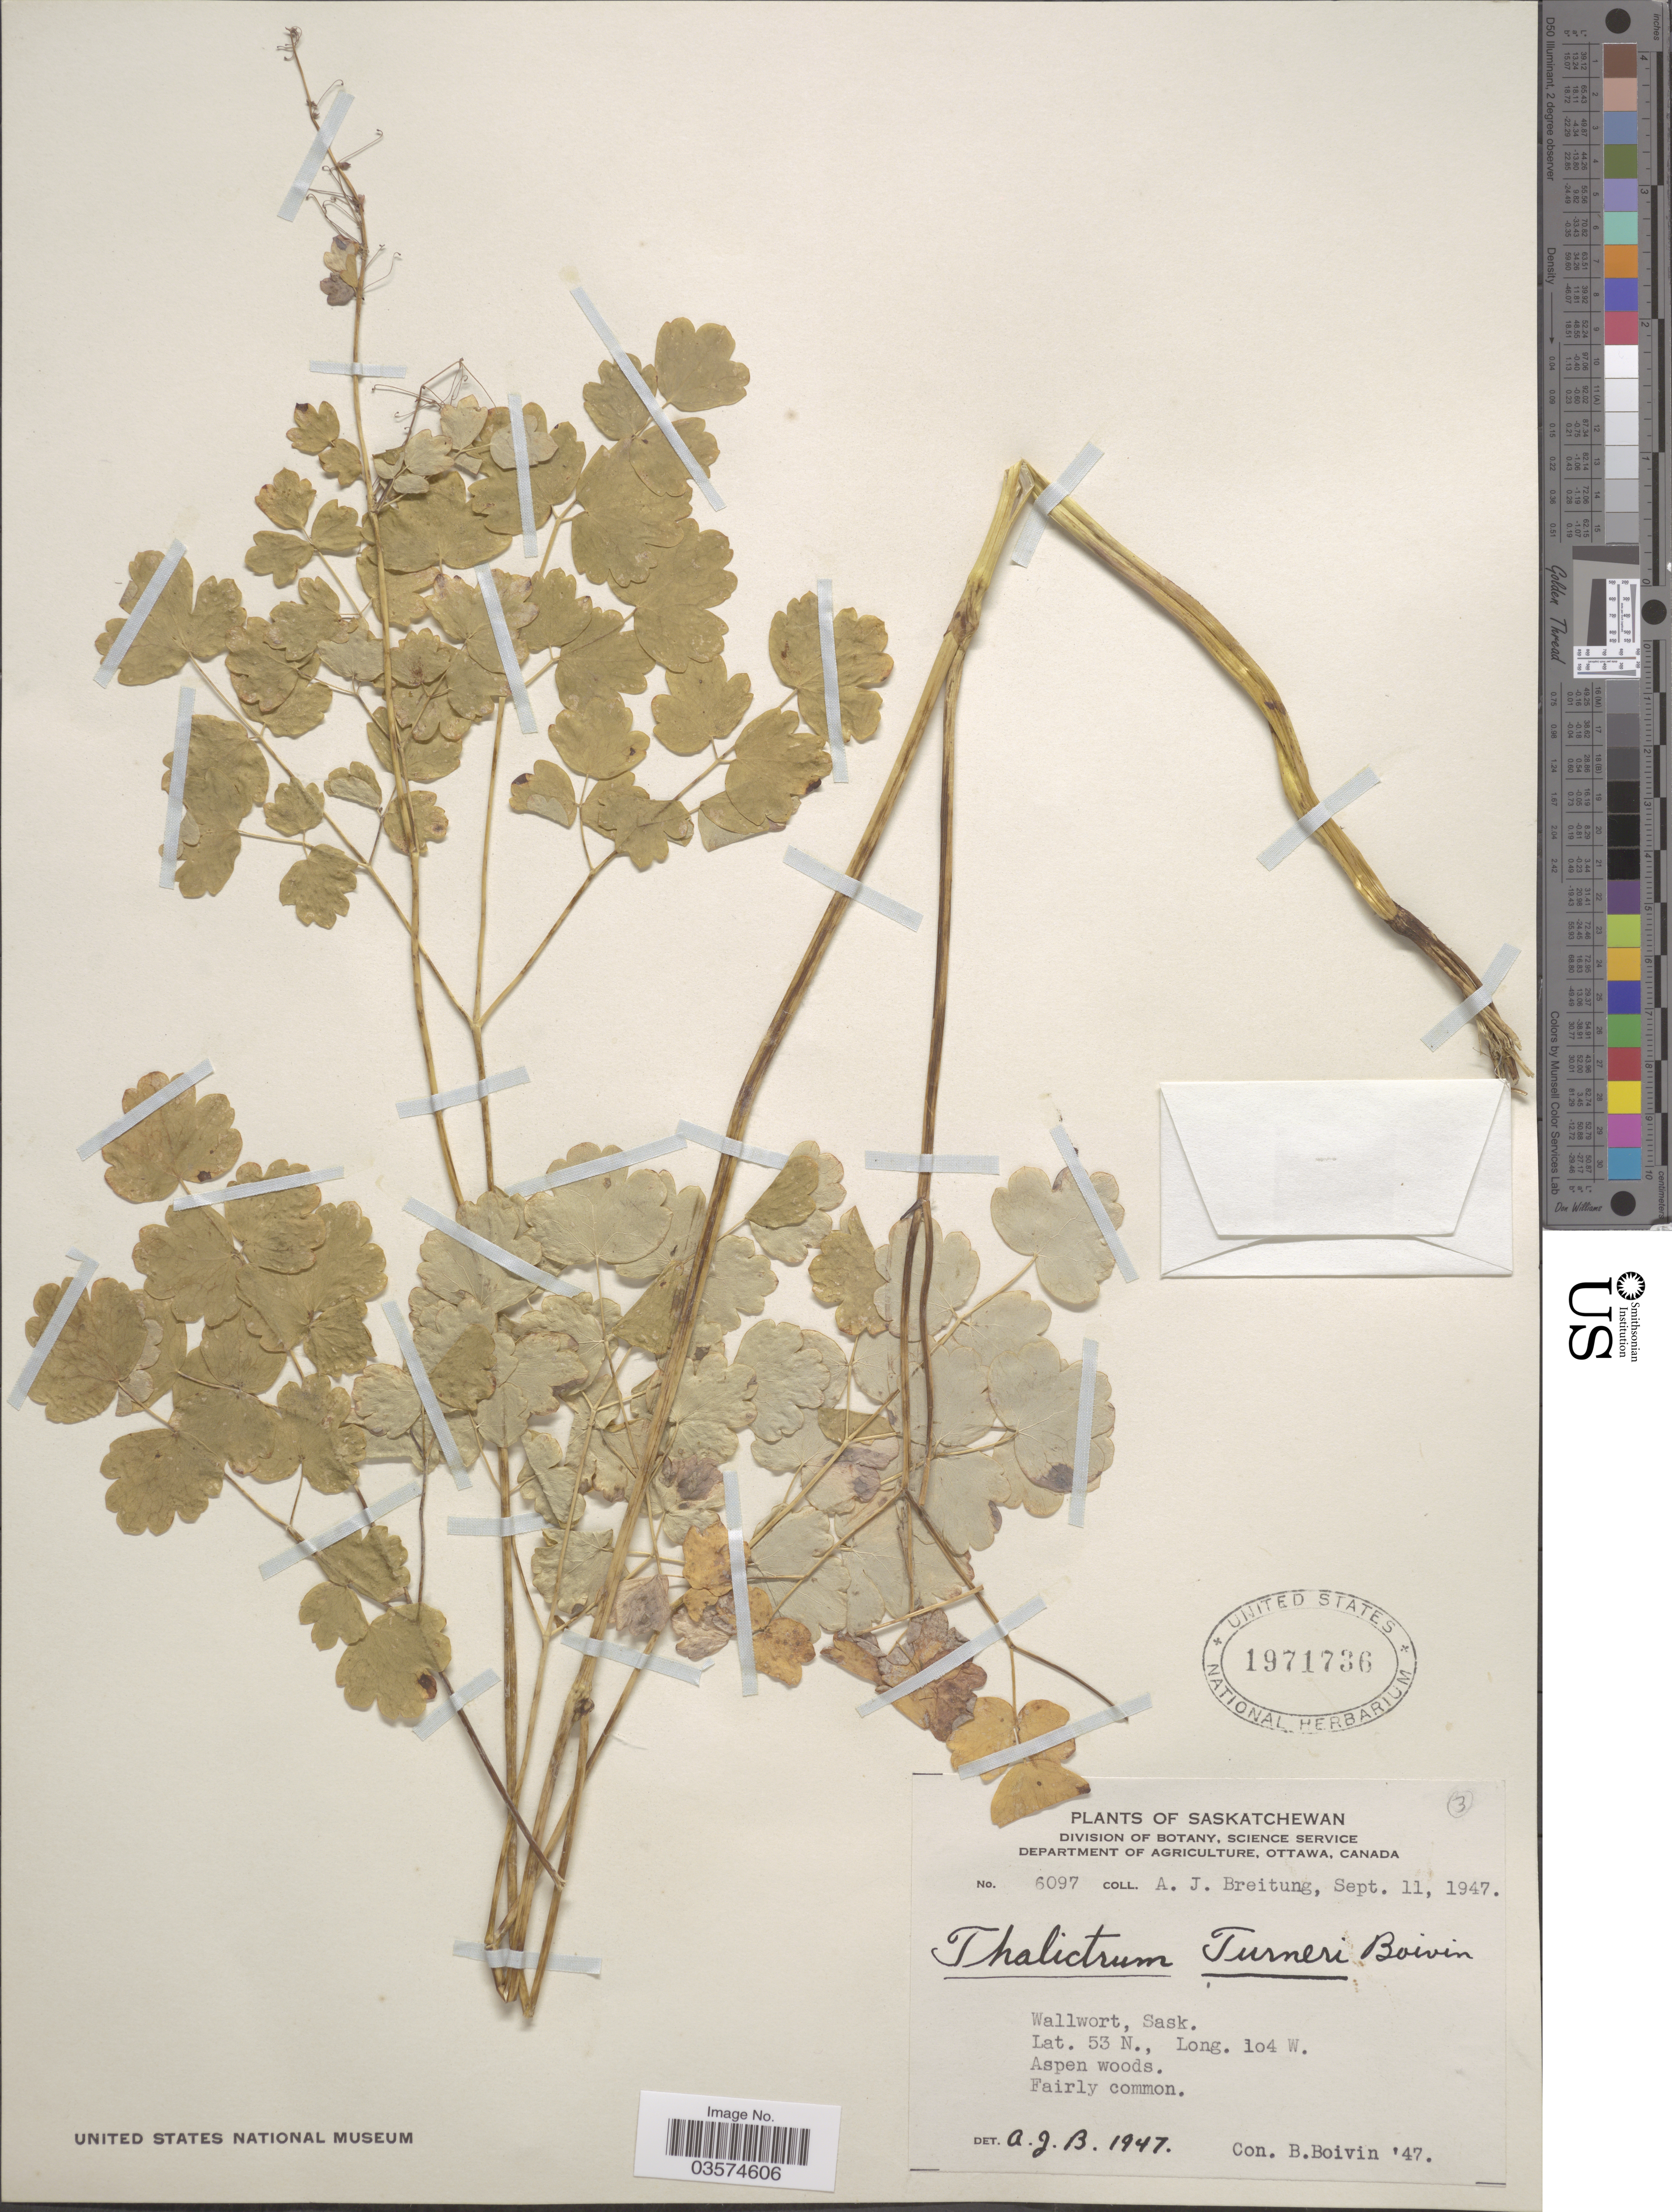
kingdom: Plantae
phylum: Tracheophyta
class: Magnoliopsida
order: Ranunculales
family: Ranunculaceae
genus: Thalictrum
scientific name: Thalictrum turneri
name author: B. Boivin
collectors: A. Breitung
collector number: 6097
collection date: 1947-09-11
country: Canada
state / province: Saskatchewan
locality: Wallwort. Aspen woods. Fairly common.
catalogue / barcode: US 1971736